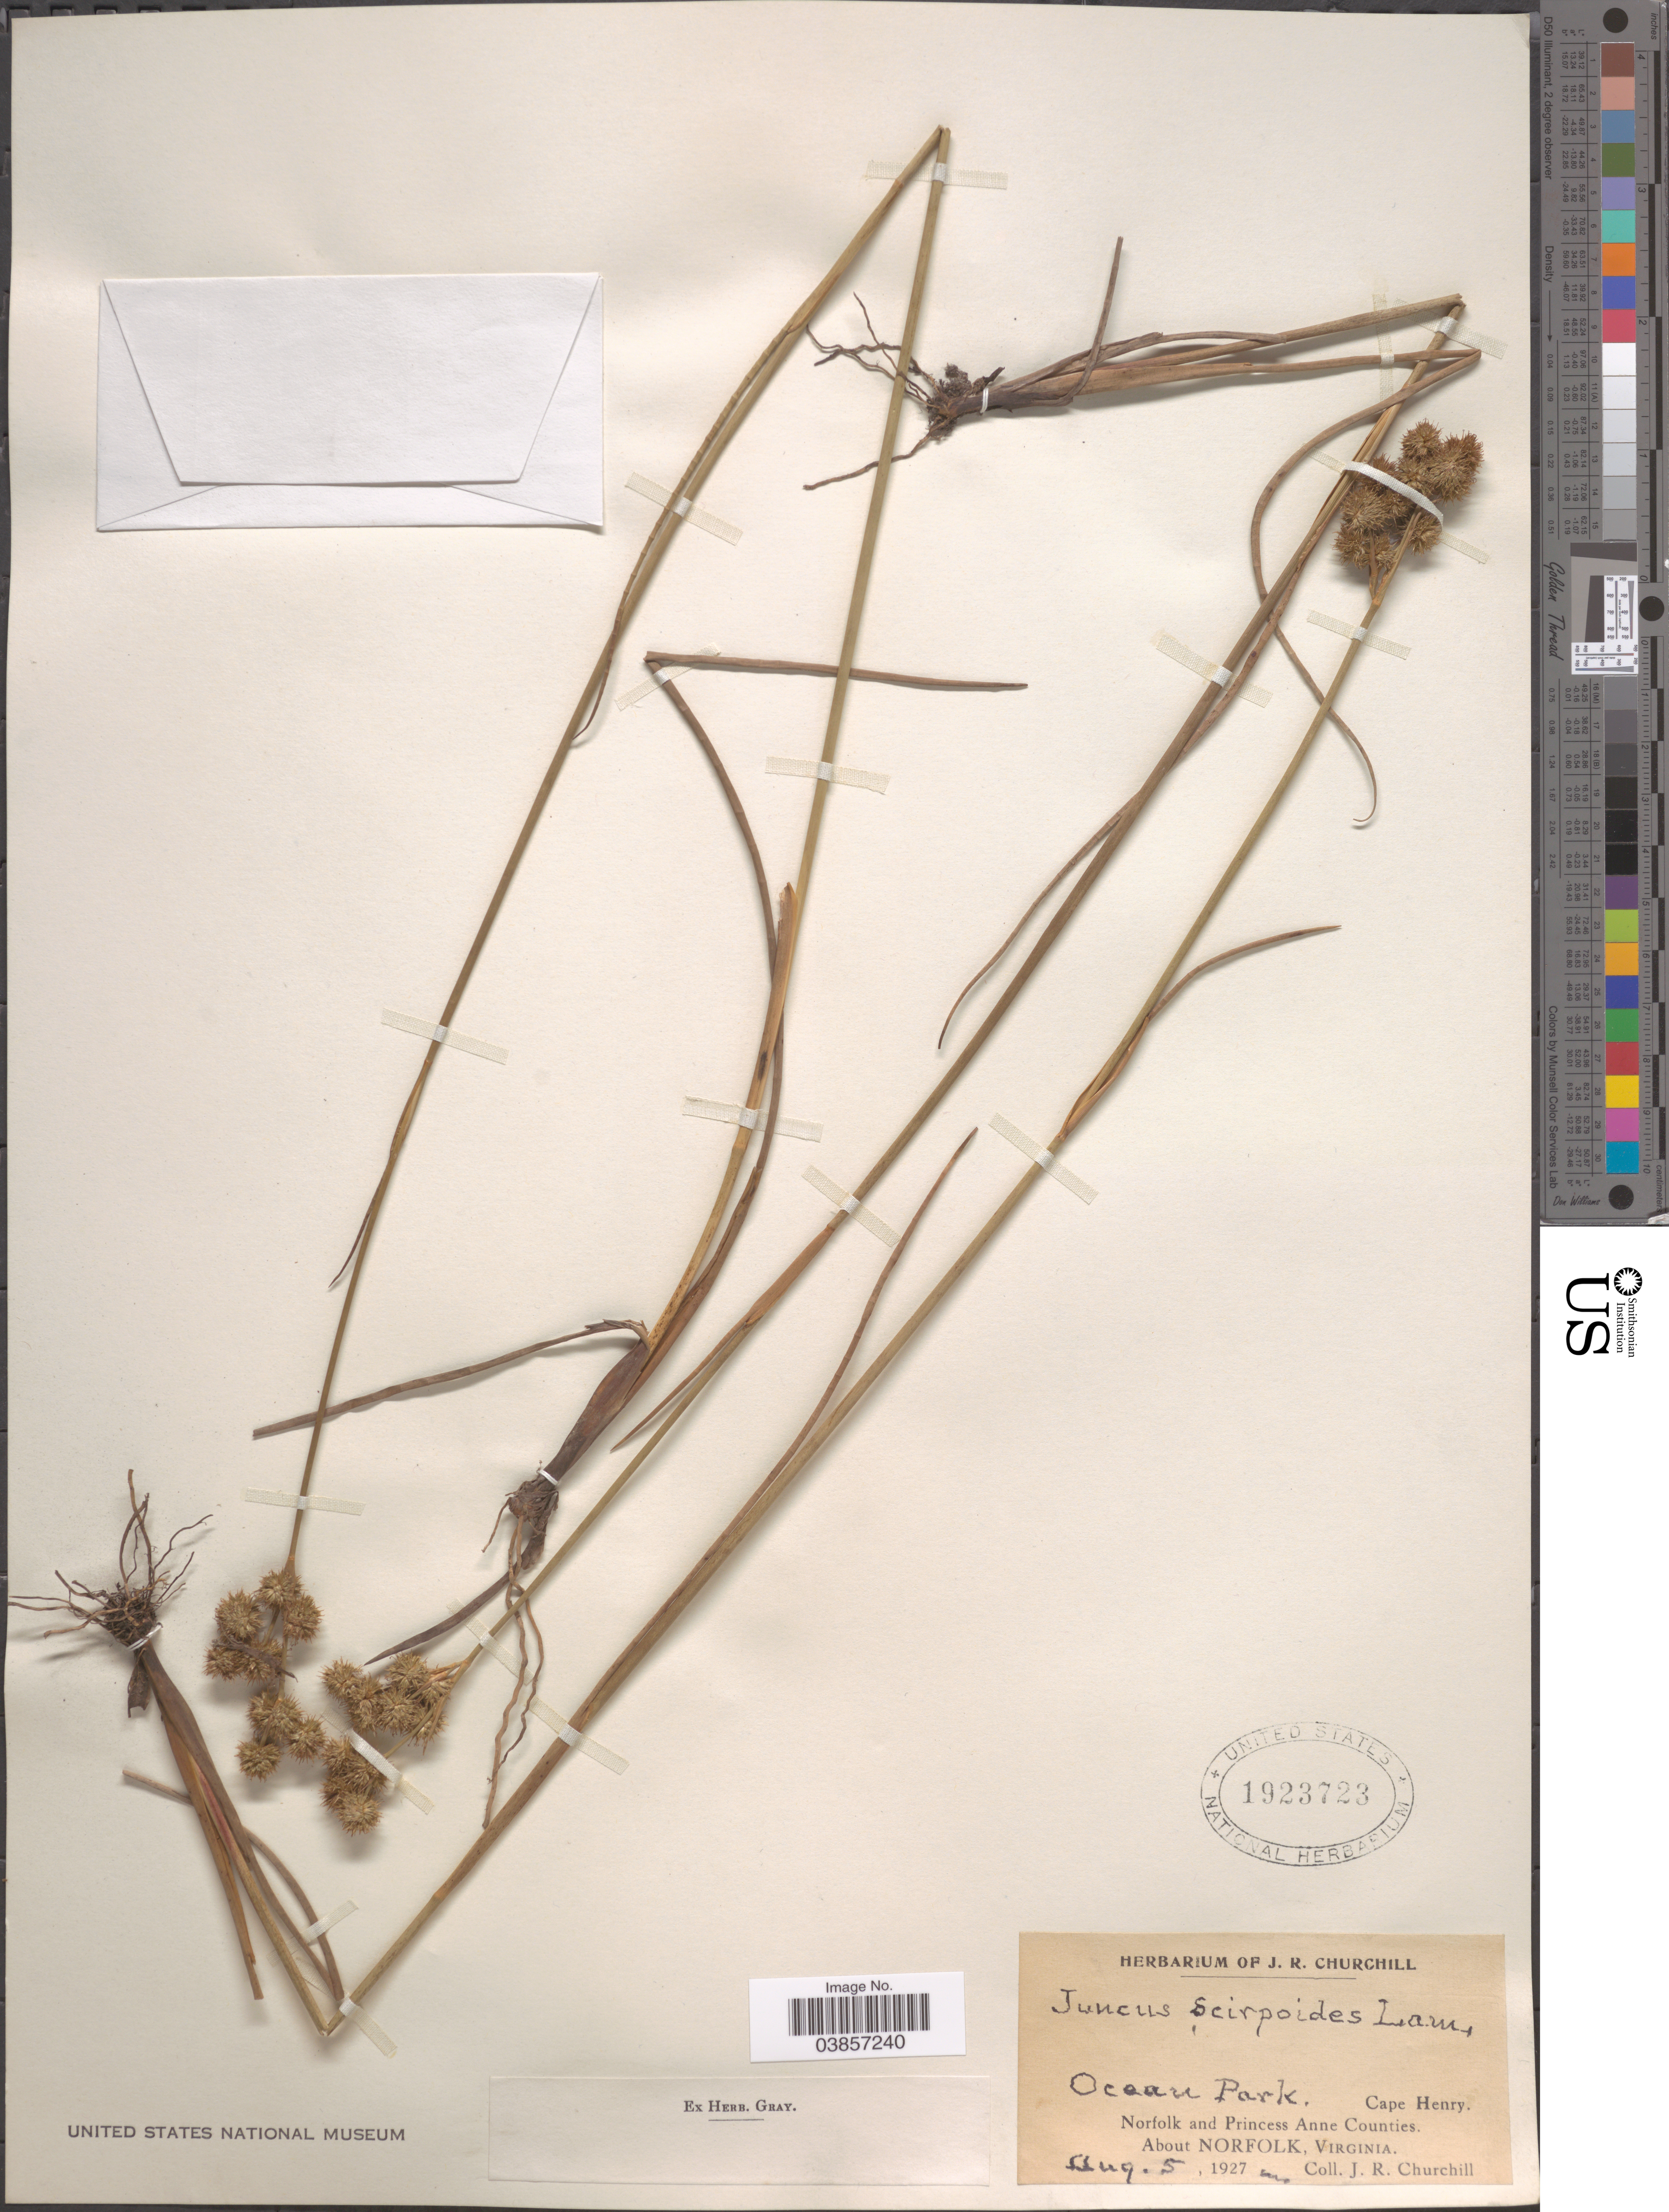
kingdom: Plantae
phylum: Tracheophyta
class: Liliopsida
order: Poales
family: Juncaceae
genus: Juncus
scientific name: Juncus scirpoides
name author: Lam.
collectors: J. Churchill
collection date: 1927-08-05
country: United States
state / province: Virginia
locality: Ocean Park, Cape Henry, Norfolk and Princess Anne Counties. About Norfolk.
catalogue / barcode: US 1923723